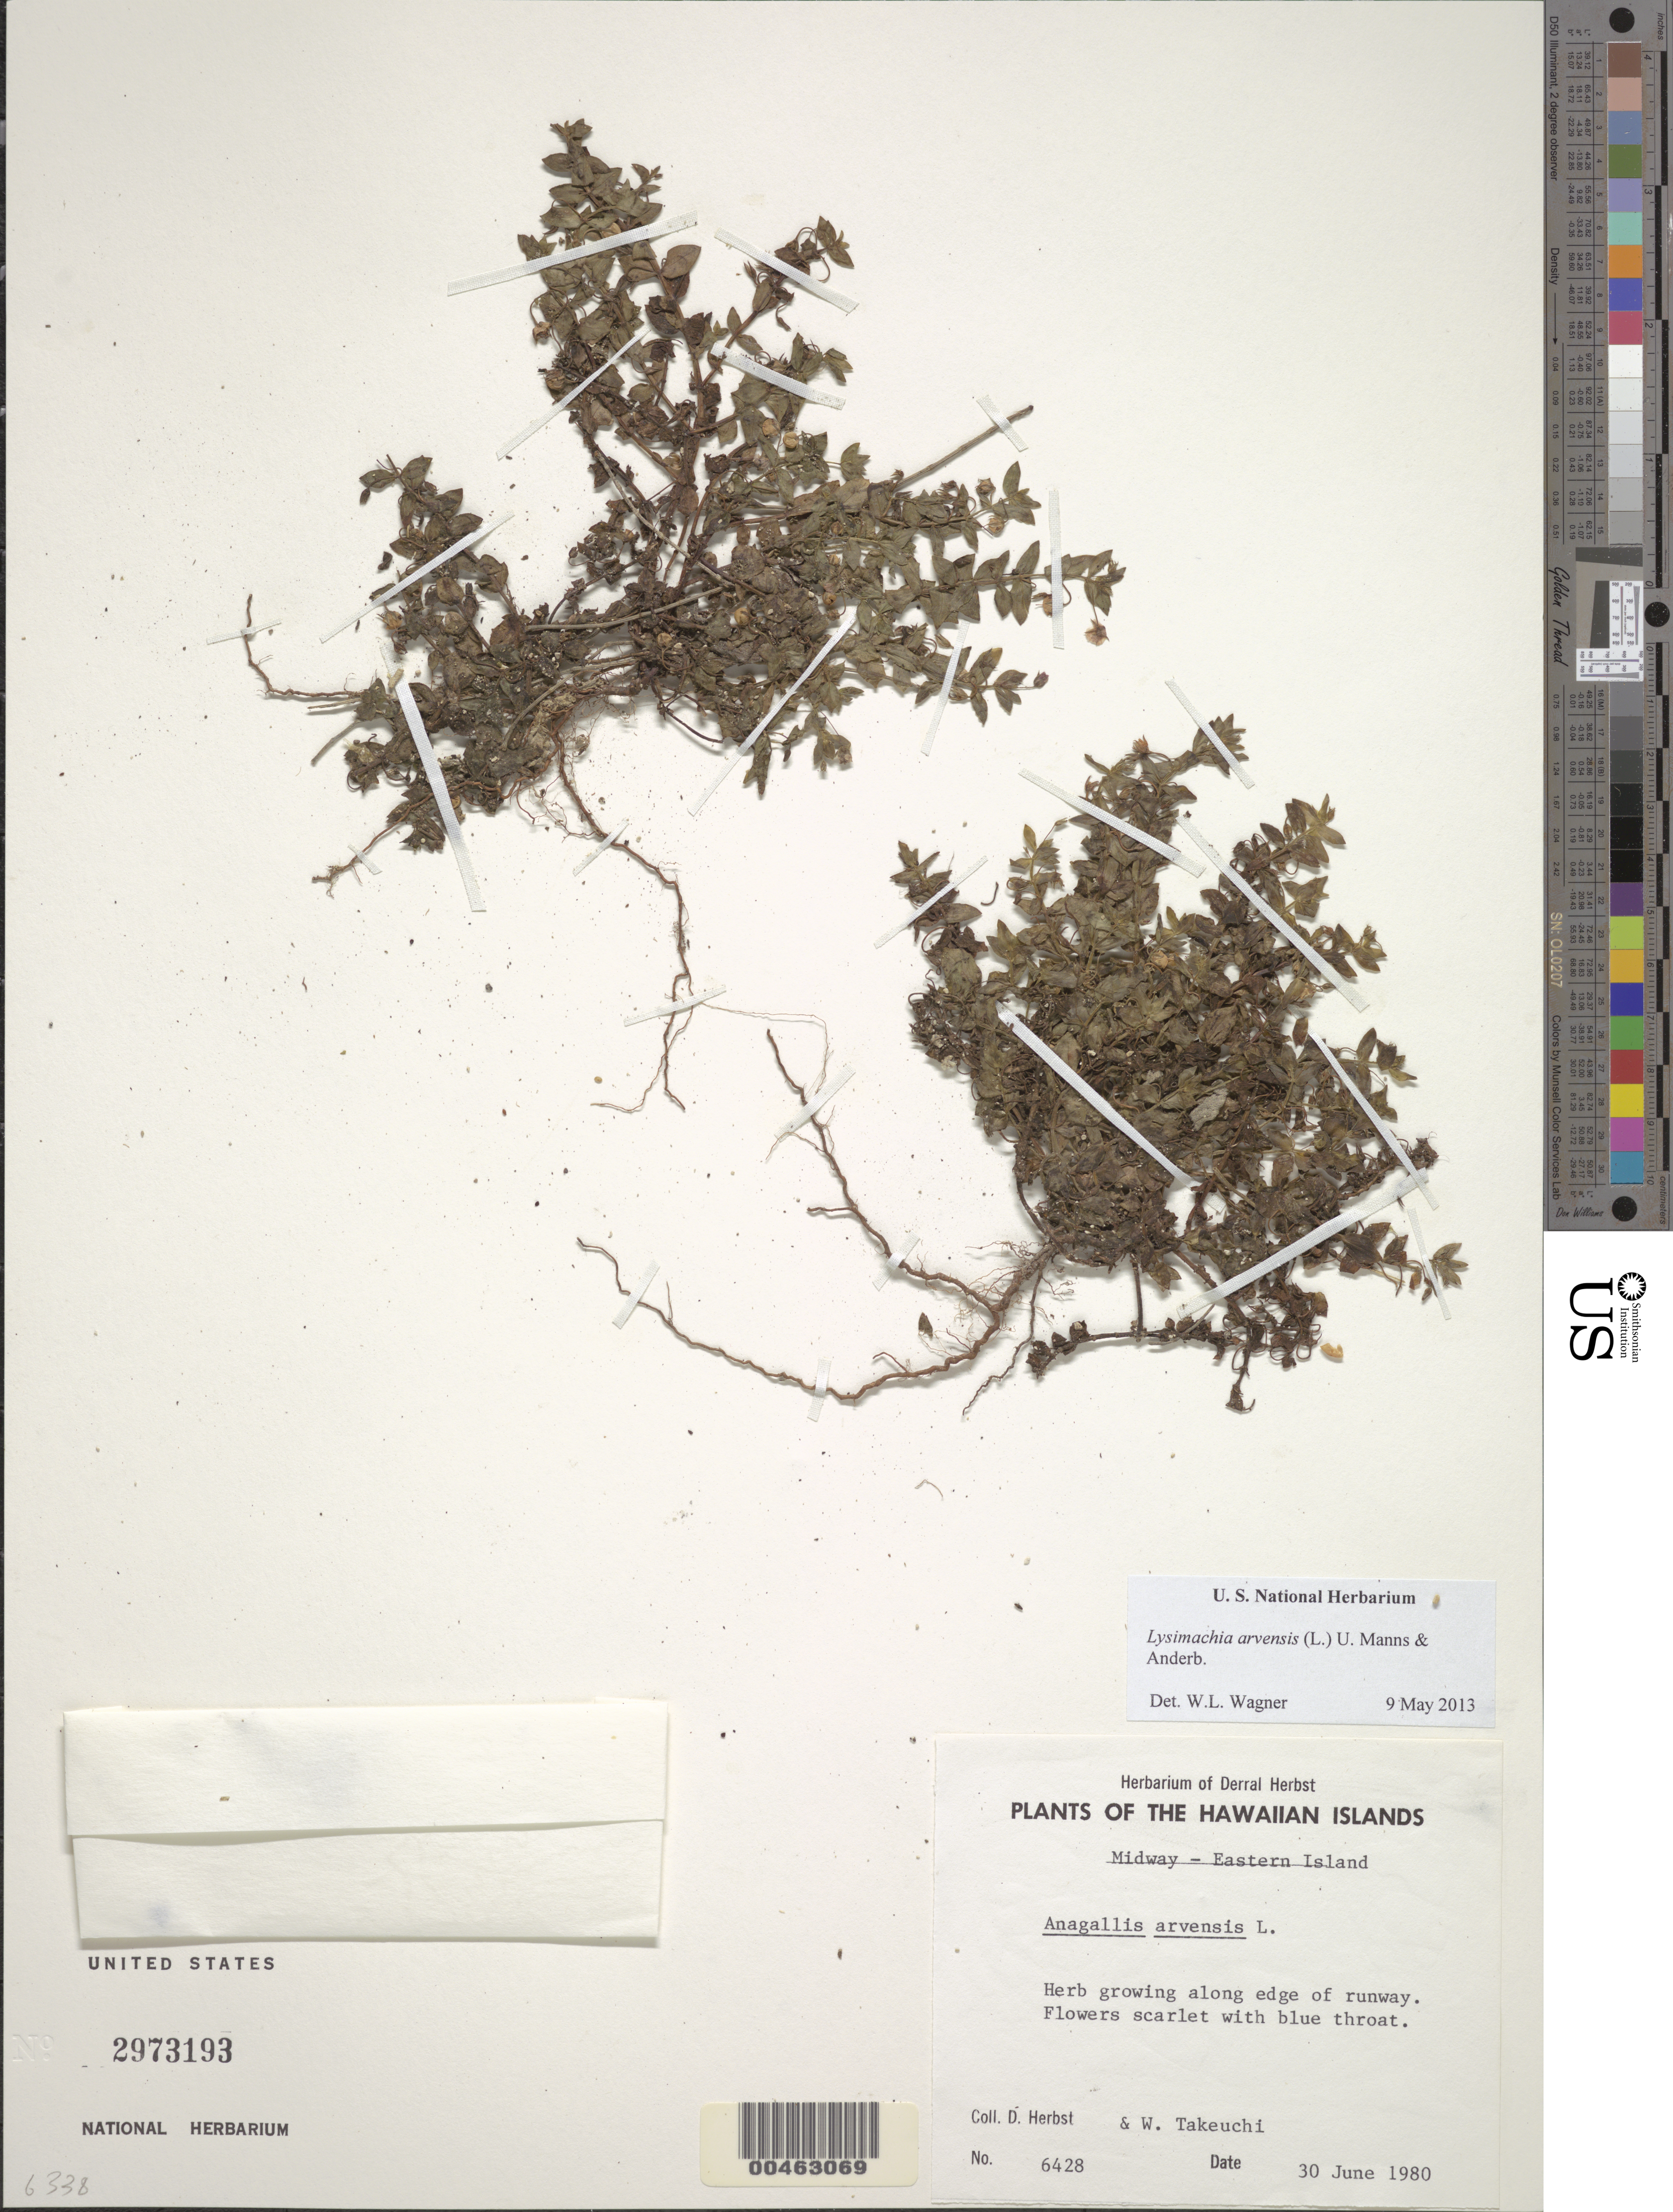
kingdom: Plantae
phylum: Tracheophyta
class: Magnoliopsida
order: Ericales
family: Primulaceae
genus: Anagallis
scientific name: Anagallis arvensis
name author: L.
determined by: Wagner, W. L., (BOT), Smithsonian Institution - National Museum of Natural History (UNITED STATES)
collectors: D. R. Herbst & W. N. Takeuchi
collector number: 6428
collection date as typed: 30 Jun 1980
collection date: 1980-06-30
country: U.S. Administered Pacific Islands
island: Midway Atoll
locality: along edge of runway, Eastern Islet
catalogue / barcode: US 2973193